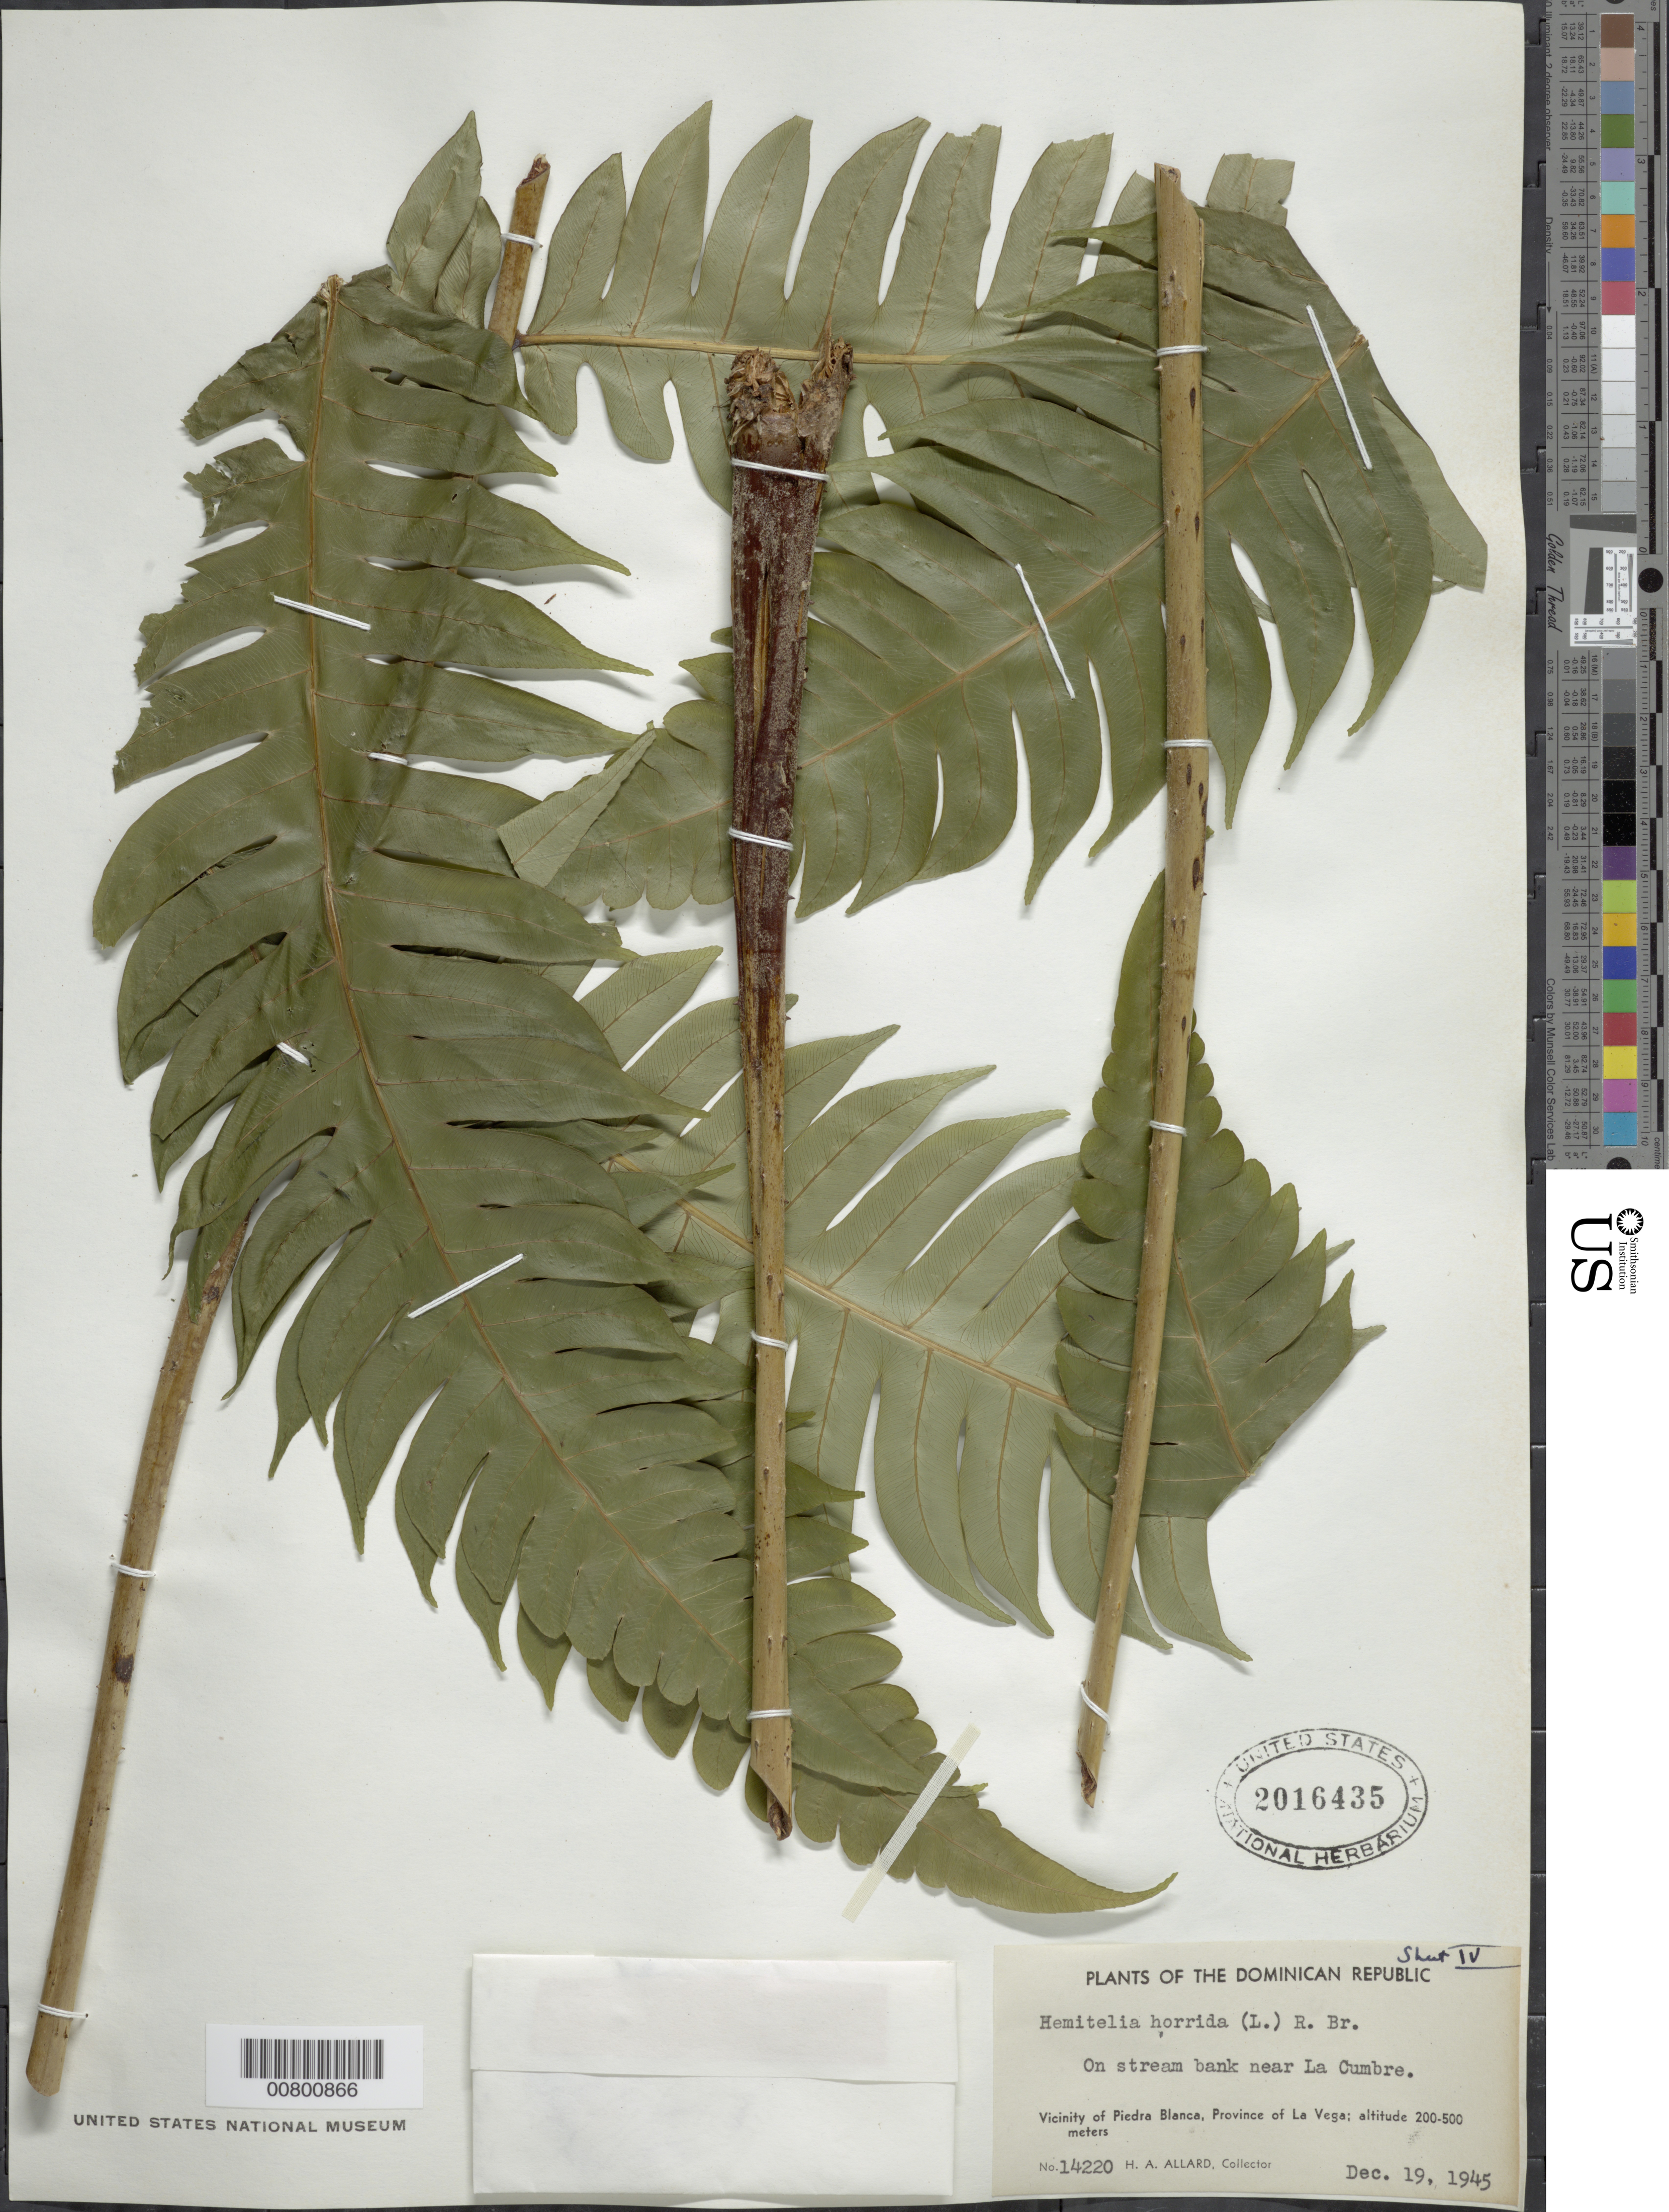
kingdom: Plantae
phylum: Tracheophyta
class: Polypodiopsida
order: Cyatheales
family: Cyatheaceae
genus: Cyathea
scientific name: Cyathea horrida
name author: (L.) Sm.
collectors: H. A. Allard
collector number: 14220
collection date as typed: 19 Dec 1945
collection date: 1945-12-19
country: Dominican Republic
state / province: La Vega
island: Hispaniola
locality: Piedra Blanca vicinity, near La Cumbre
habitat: On stream bank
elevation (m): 200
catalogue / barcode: US 2016435